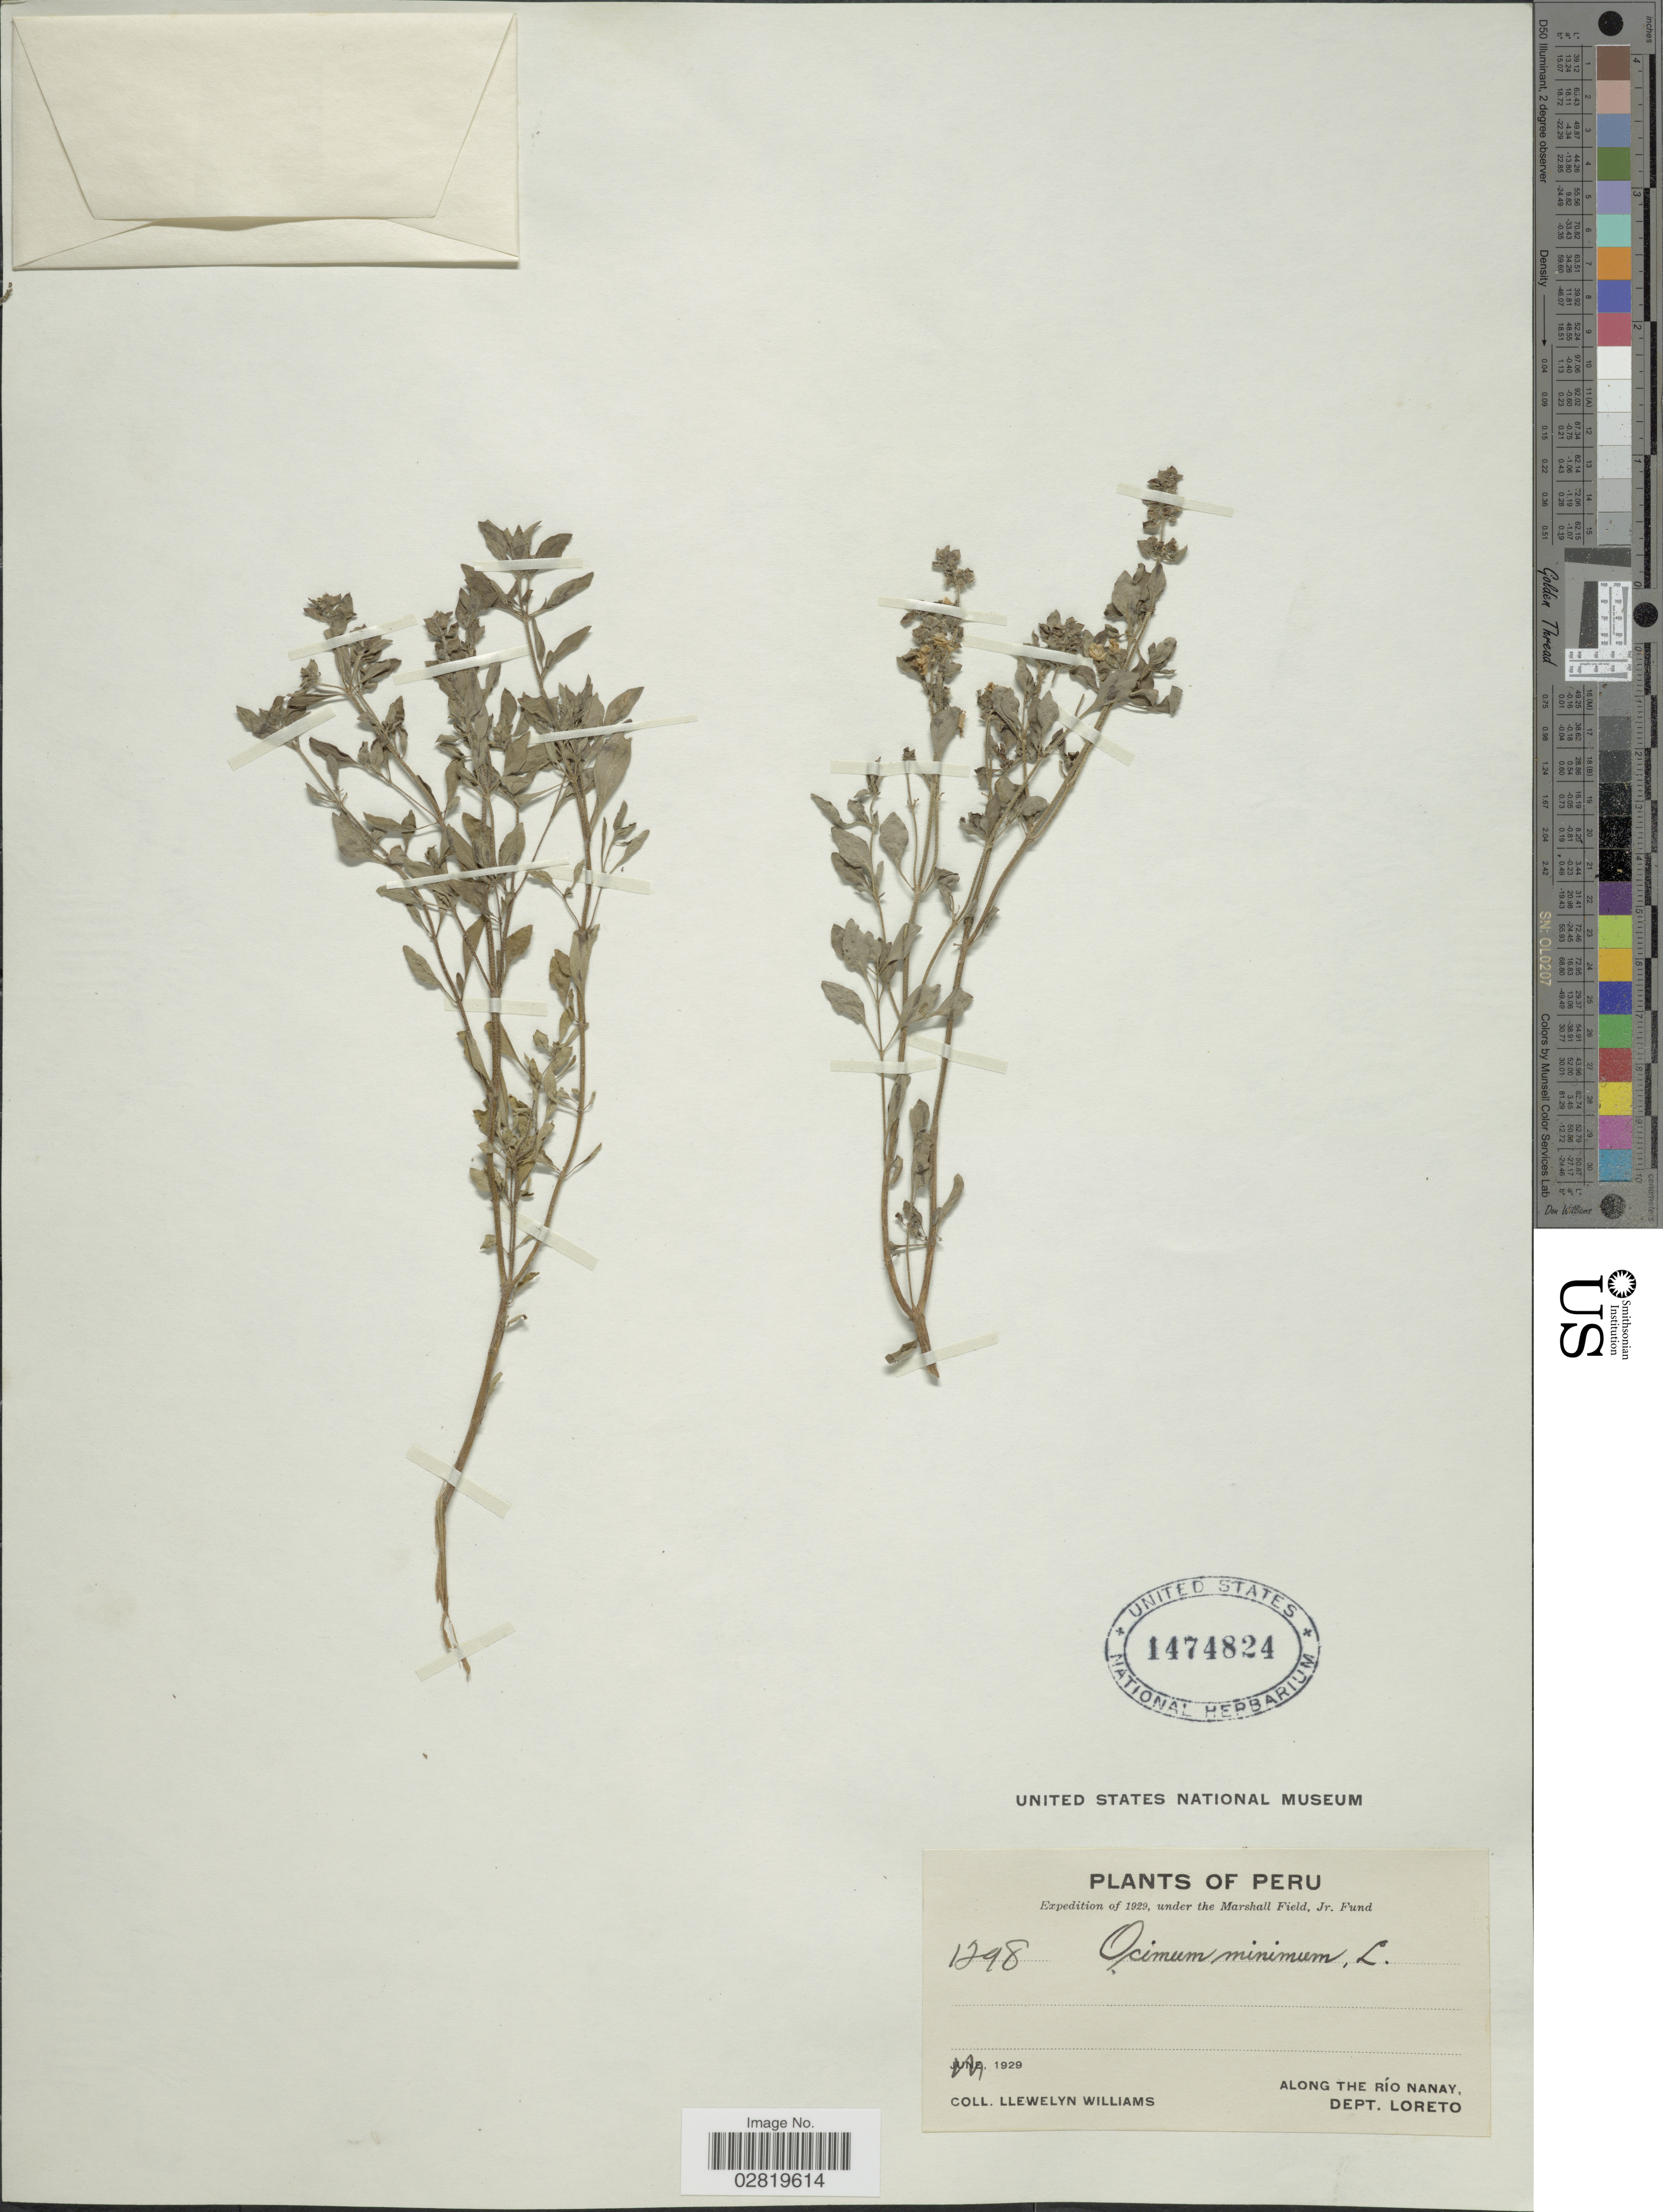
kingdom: Plantae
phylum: Tracheophyta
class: Magnoliopsida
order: Lamiales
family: Lamiaceae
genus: Ocimum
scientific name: Ocimum minimum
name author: L.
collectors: Ll. Williams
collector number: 1298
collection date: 1929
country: Peru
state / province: Loreto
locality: Along the Río Nanay, Dept. Loreto.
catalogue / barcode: US 1474824